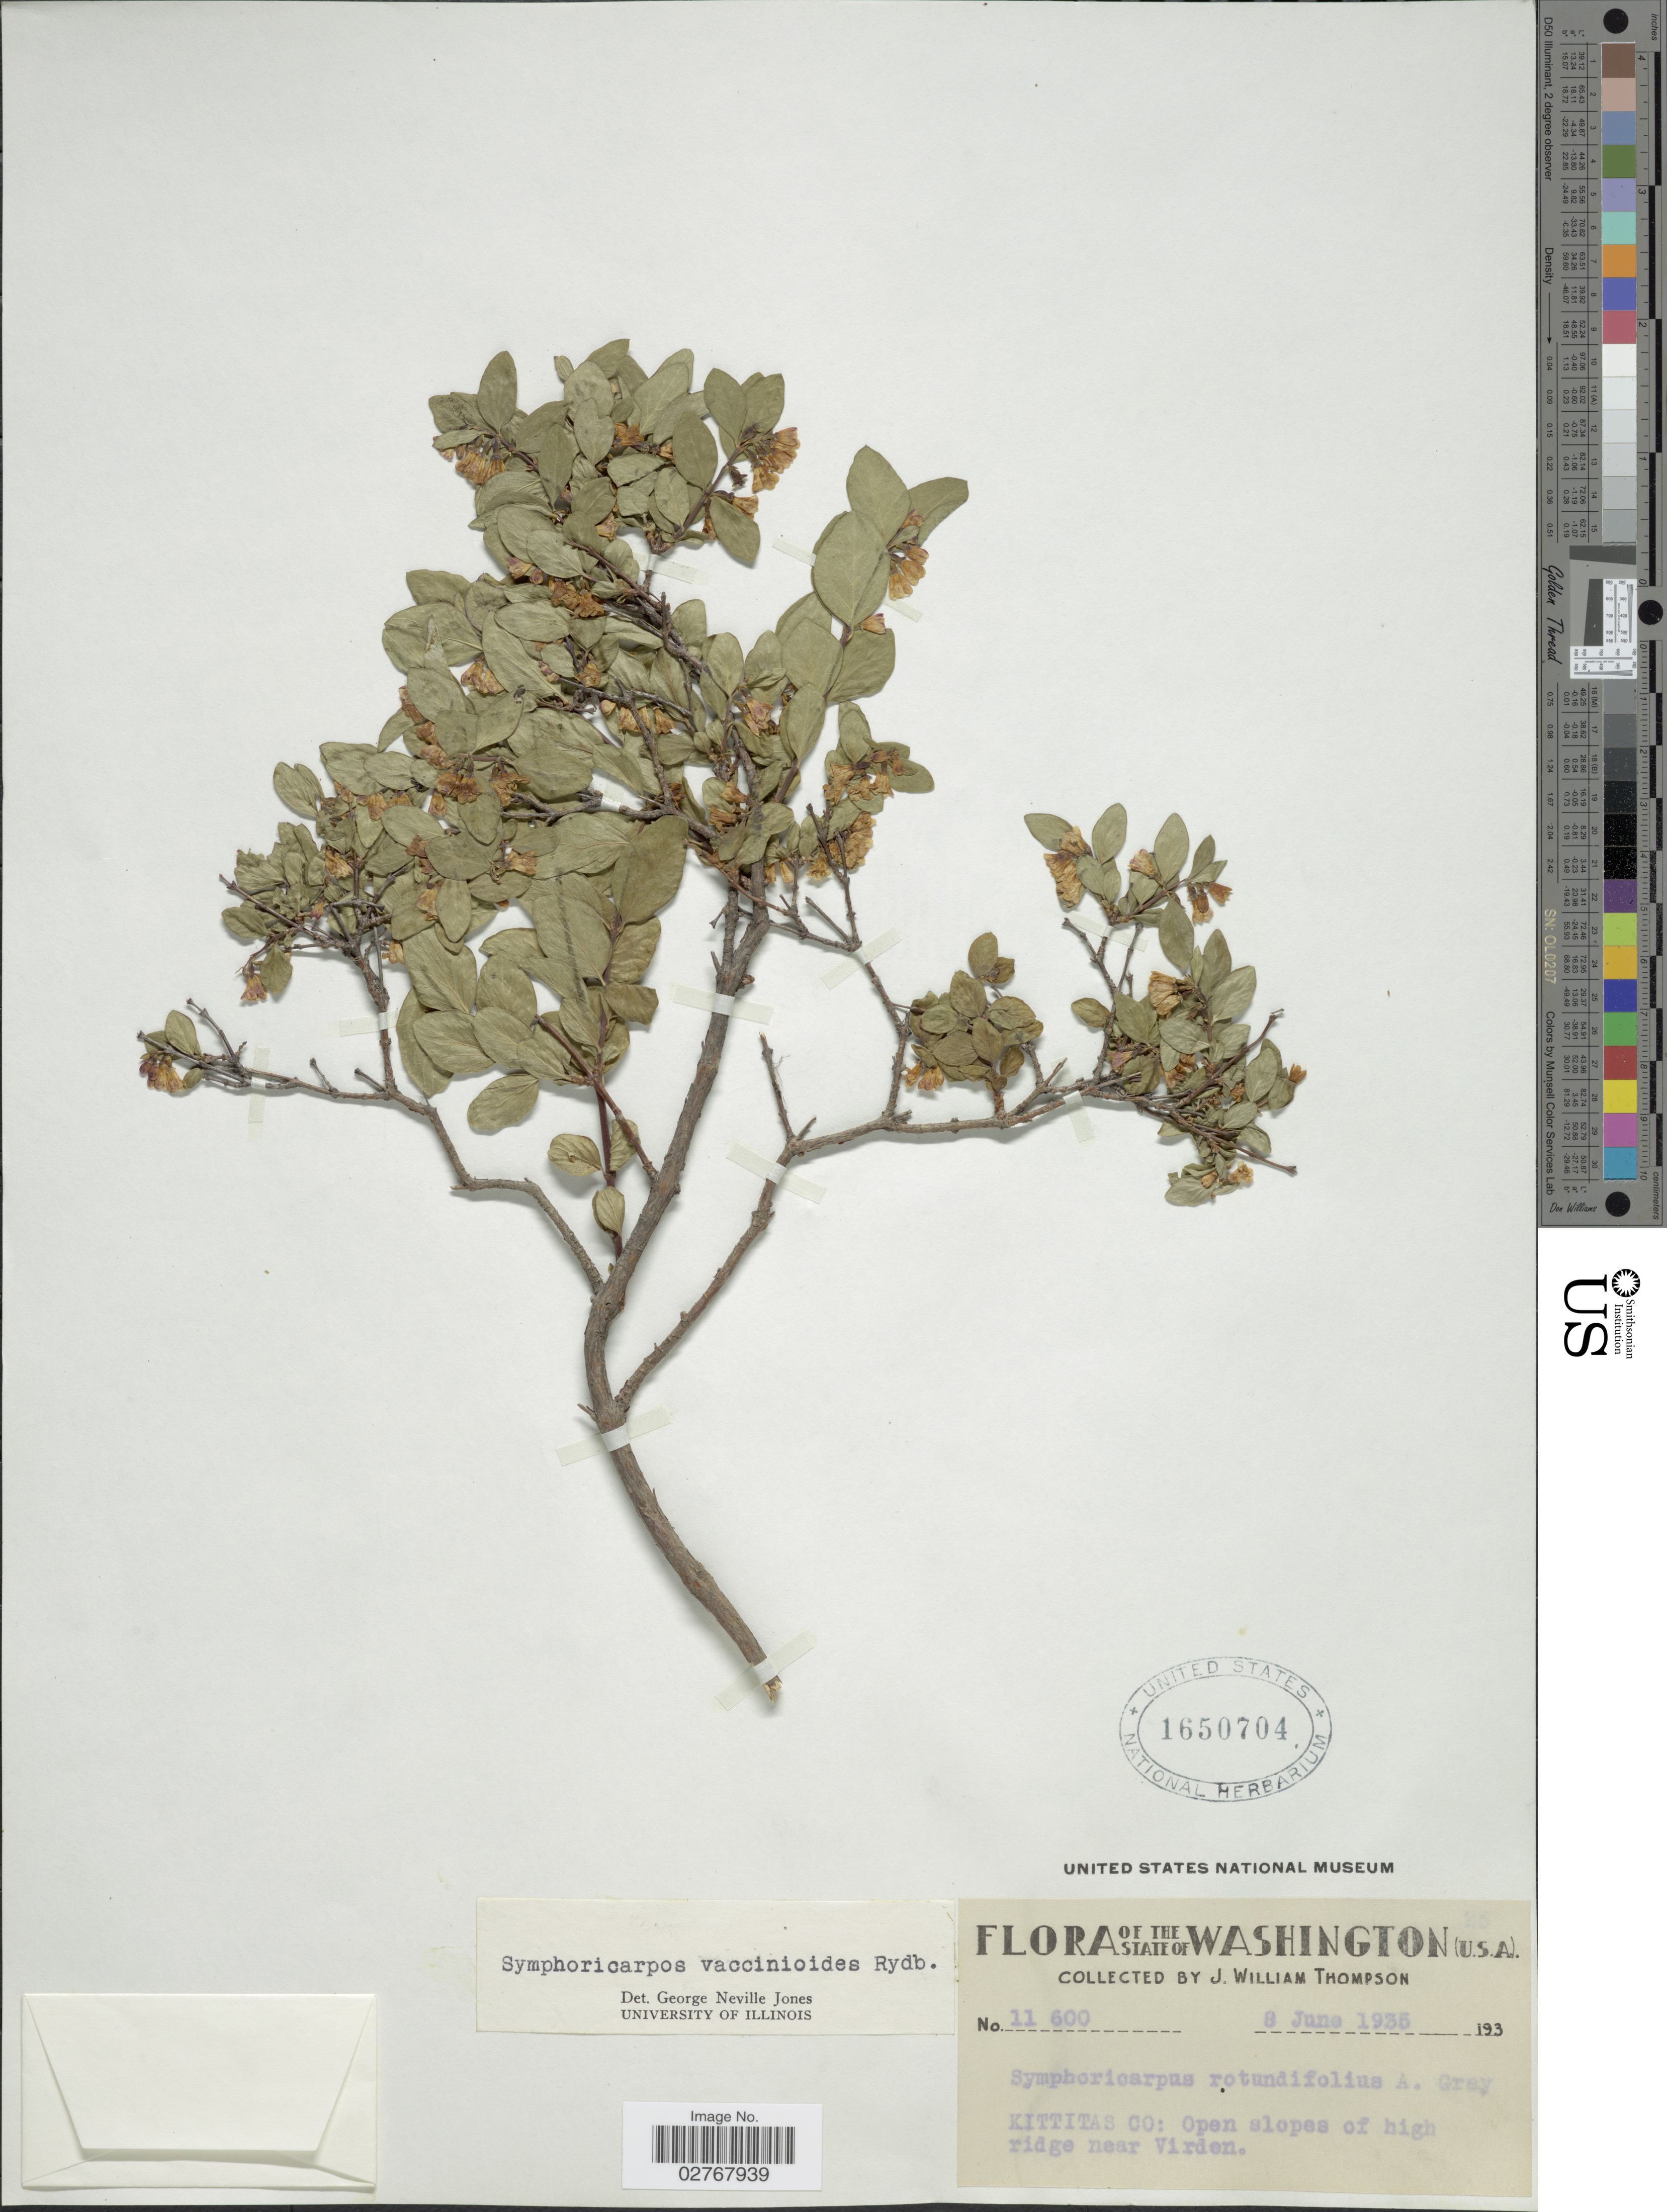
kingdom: Plantae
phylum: Tracheophyta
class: Magnoliopsida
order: Dipsacales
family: Caprifoliaceae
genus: Symphoricarpos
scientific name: Symphoricarpos vaccinioides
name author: Rydb.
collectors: J. W. Thompson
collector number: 11600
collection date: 1935-06-08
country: United States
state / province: Washington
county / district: Kittitas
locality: Kittitas Co.: Open slopes of high ridge near Virden.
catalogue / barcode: US 1650704